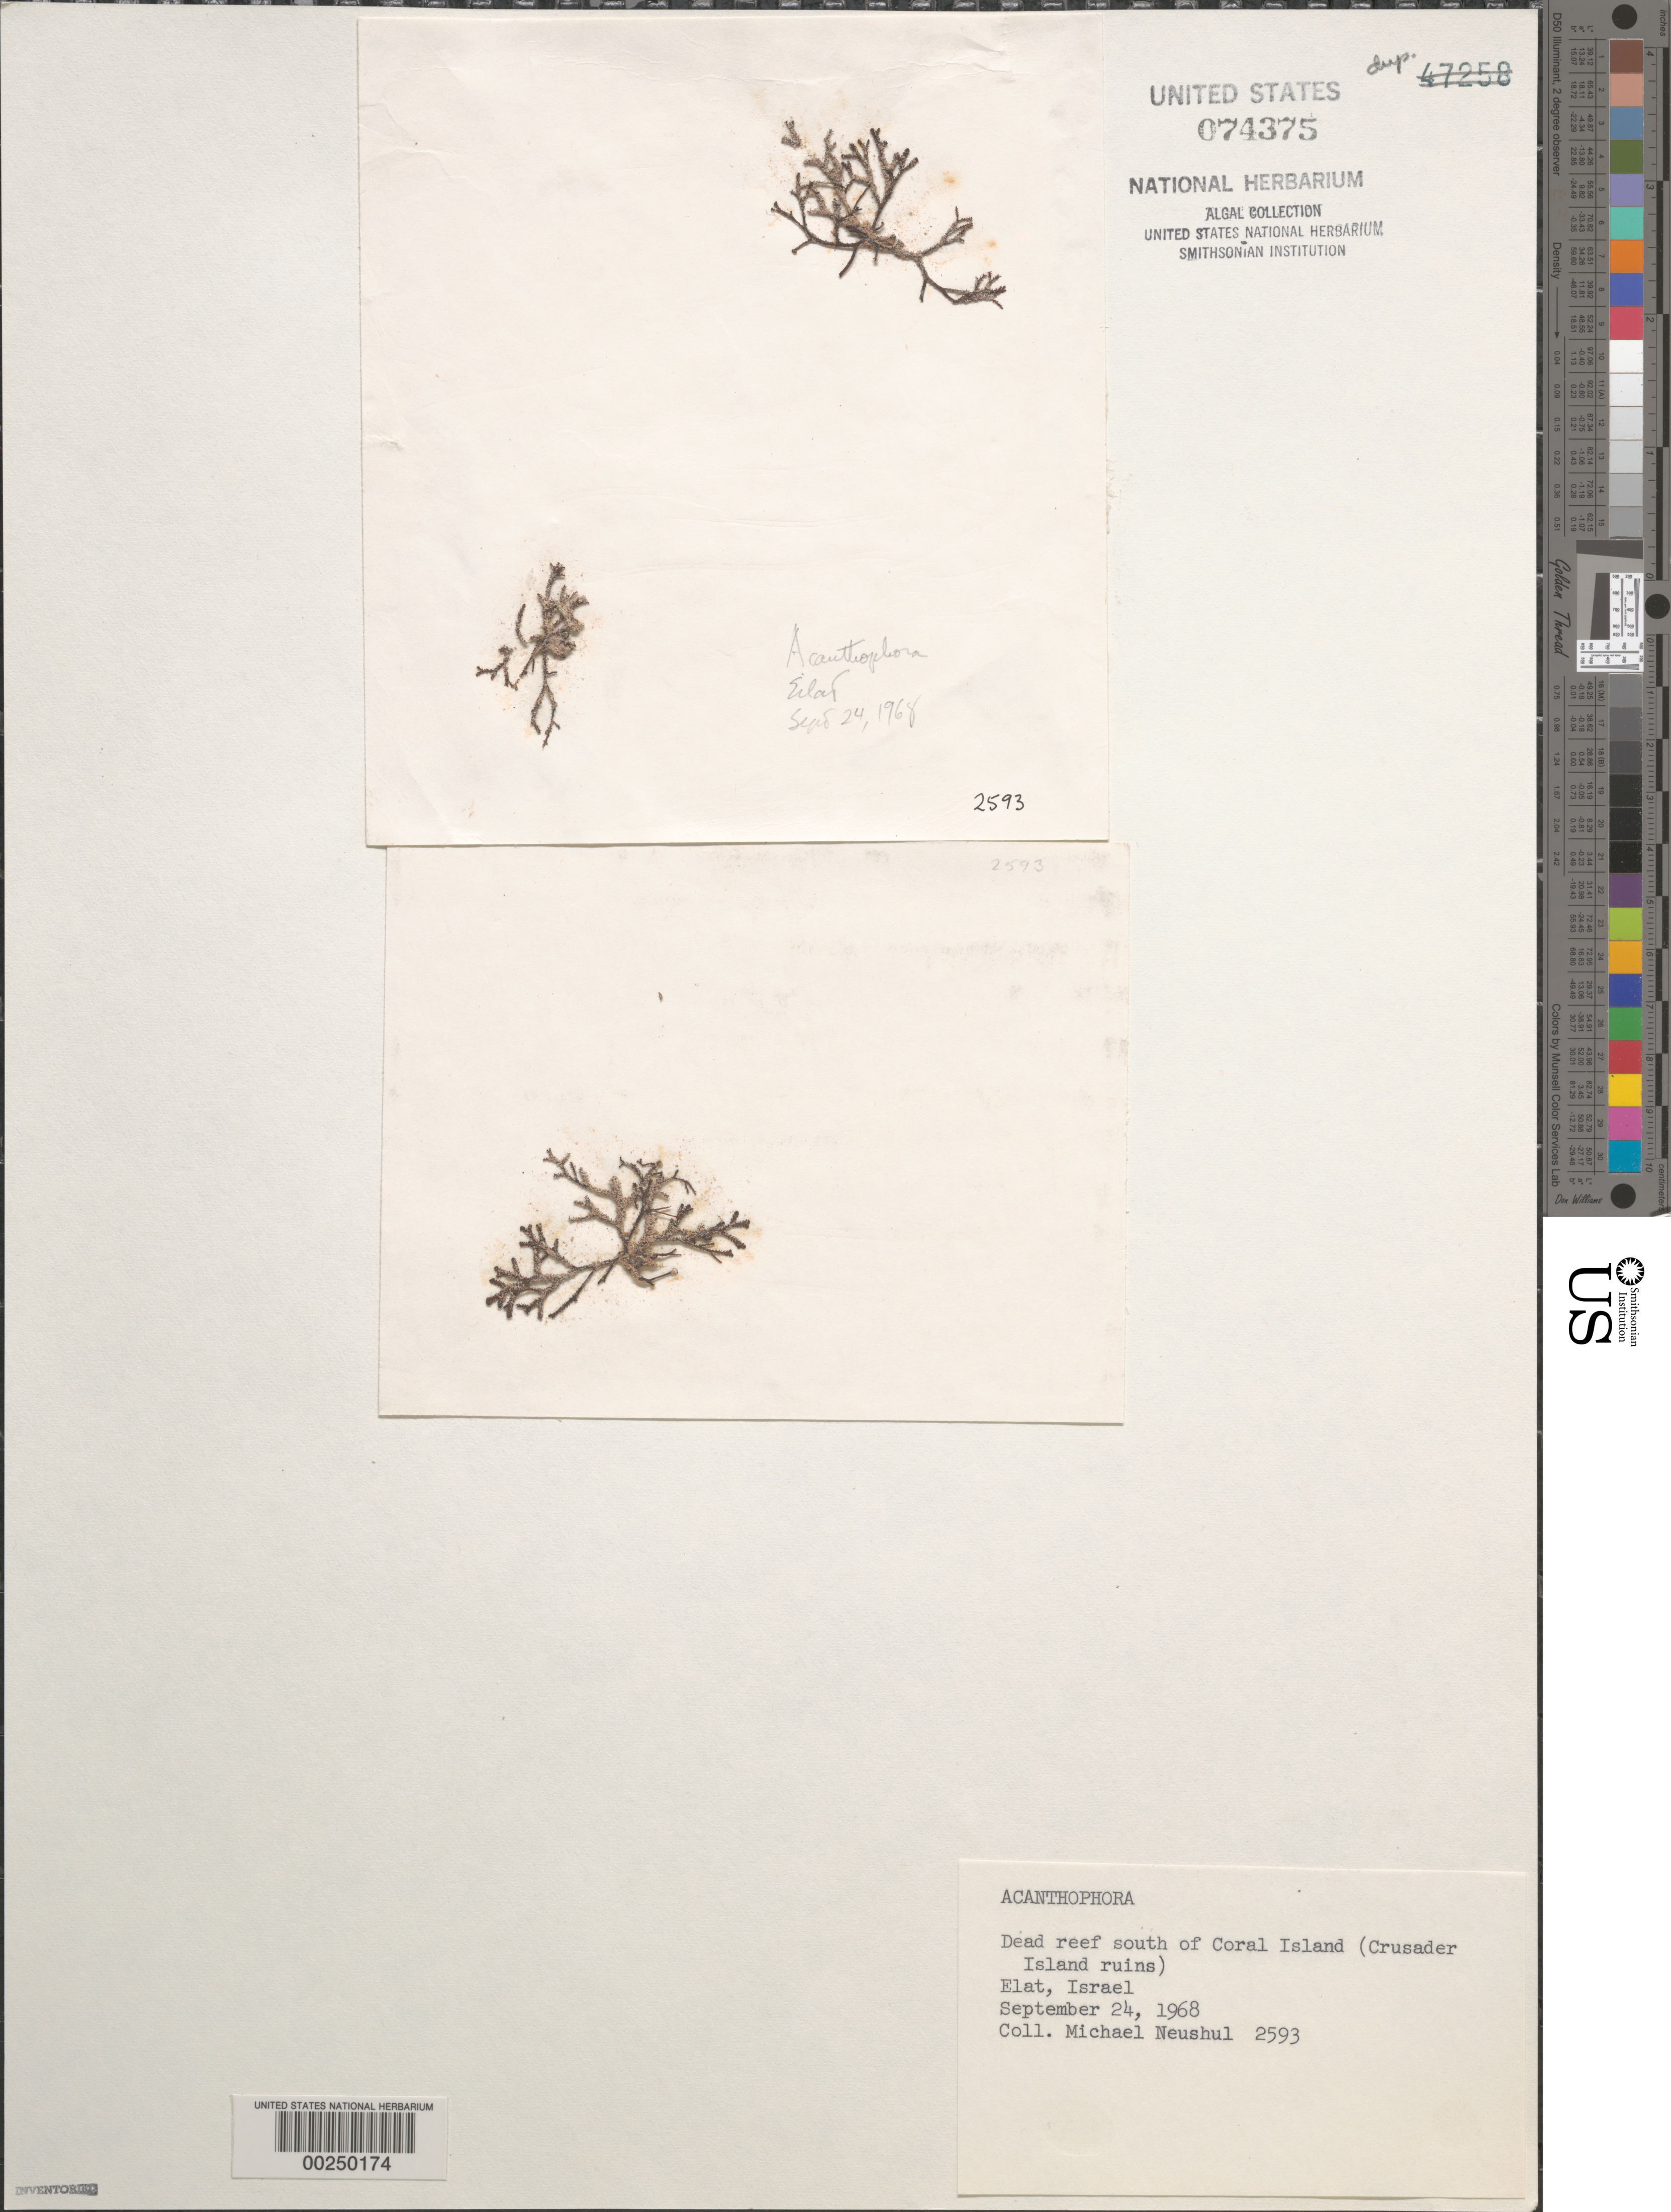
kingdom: Plantae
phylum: Rhodophyta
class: Florideophyceae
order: Ceramiales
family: Rhodomelaceae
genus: Acanthophora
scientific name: Acanthophora sp.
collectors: M. Neushul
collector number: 2593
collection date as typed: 24 Sep 1968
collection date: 1968-09-24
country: Israel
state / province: Southern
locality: Elat, Crusader Island ruins, dead reef south of Coral Island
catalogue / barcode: US 74375